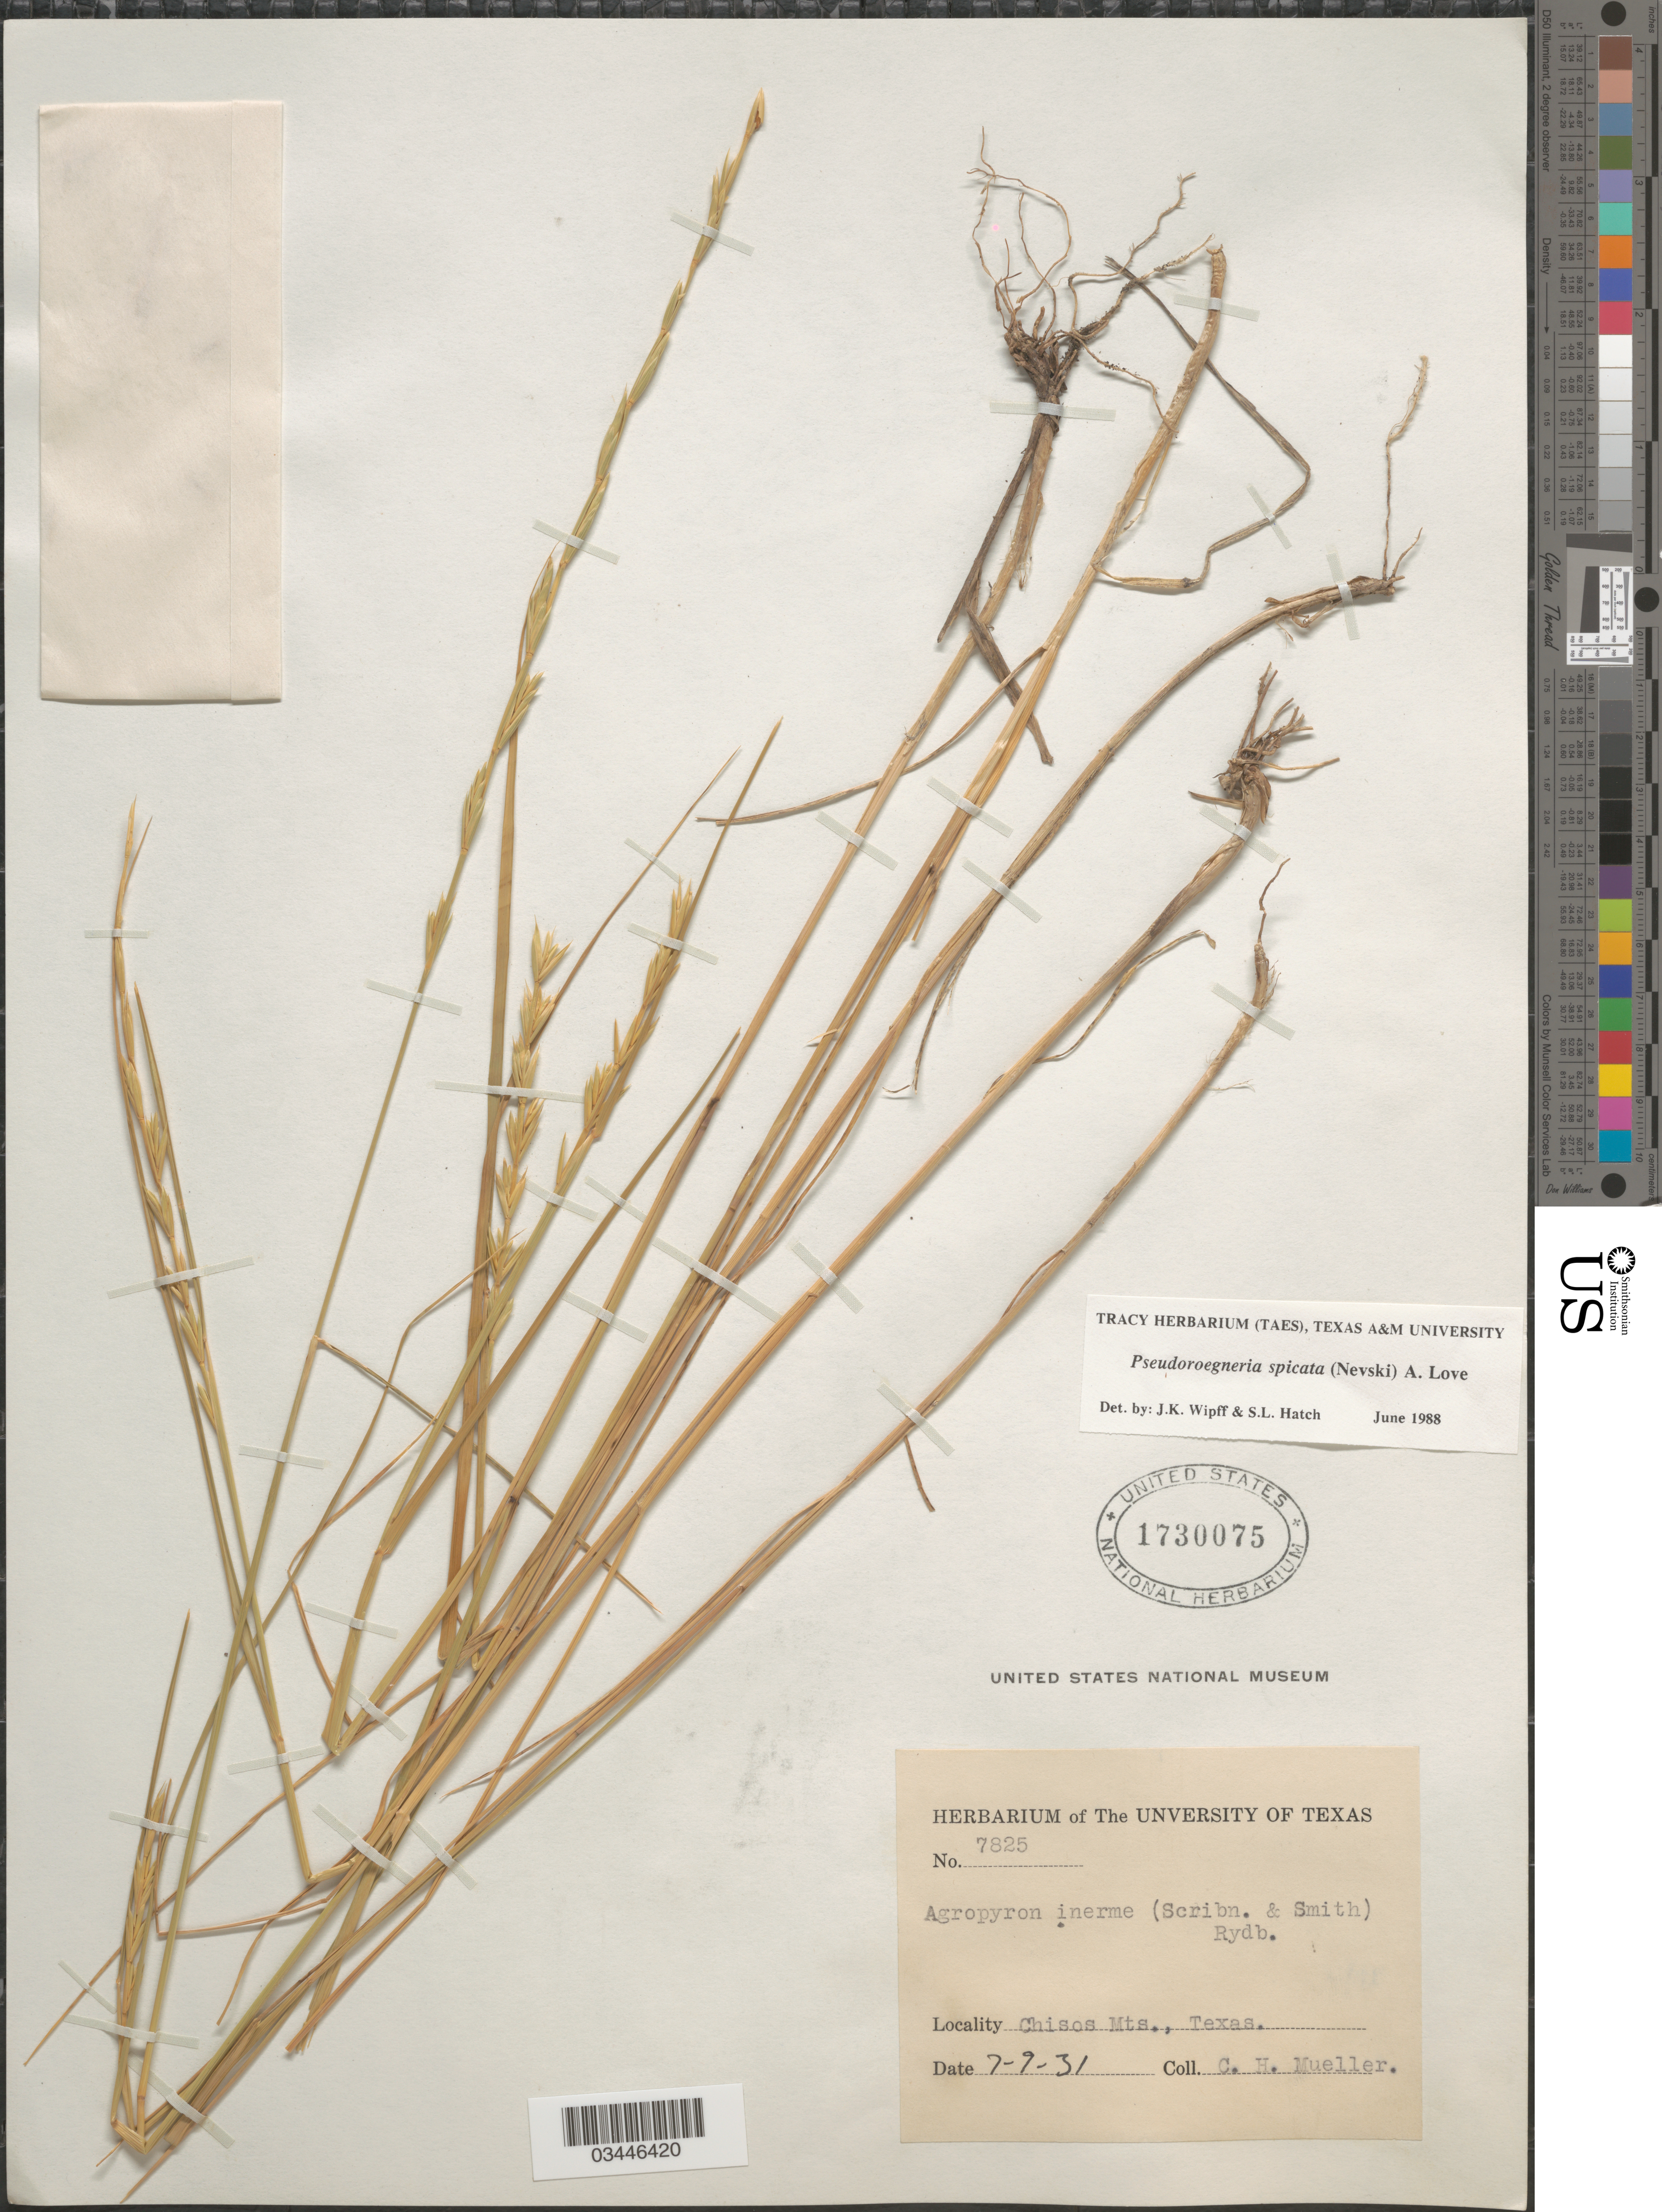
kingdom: Plantae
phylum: Tracheophyta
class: Liliopsida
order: Poales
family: Poaceae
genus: Pseudoroegneria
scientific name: Pseudoroegneria spicata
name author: (Pursh) Á. Löve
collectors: C. H. Mueller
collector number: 7825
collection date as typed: Transcribed d/m/y: 9/7/31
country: United States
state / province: Texas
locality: Chisos Mts.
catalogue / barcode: US 1730075